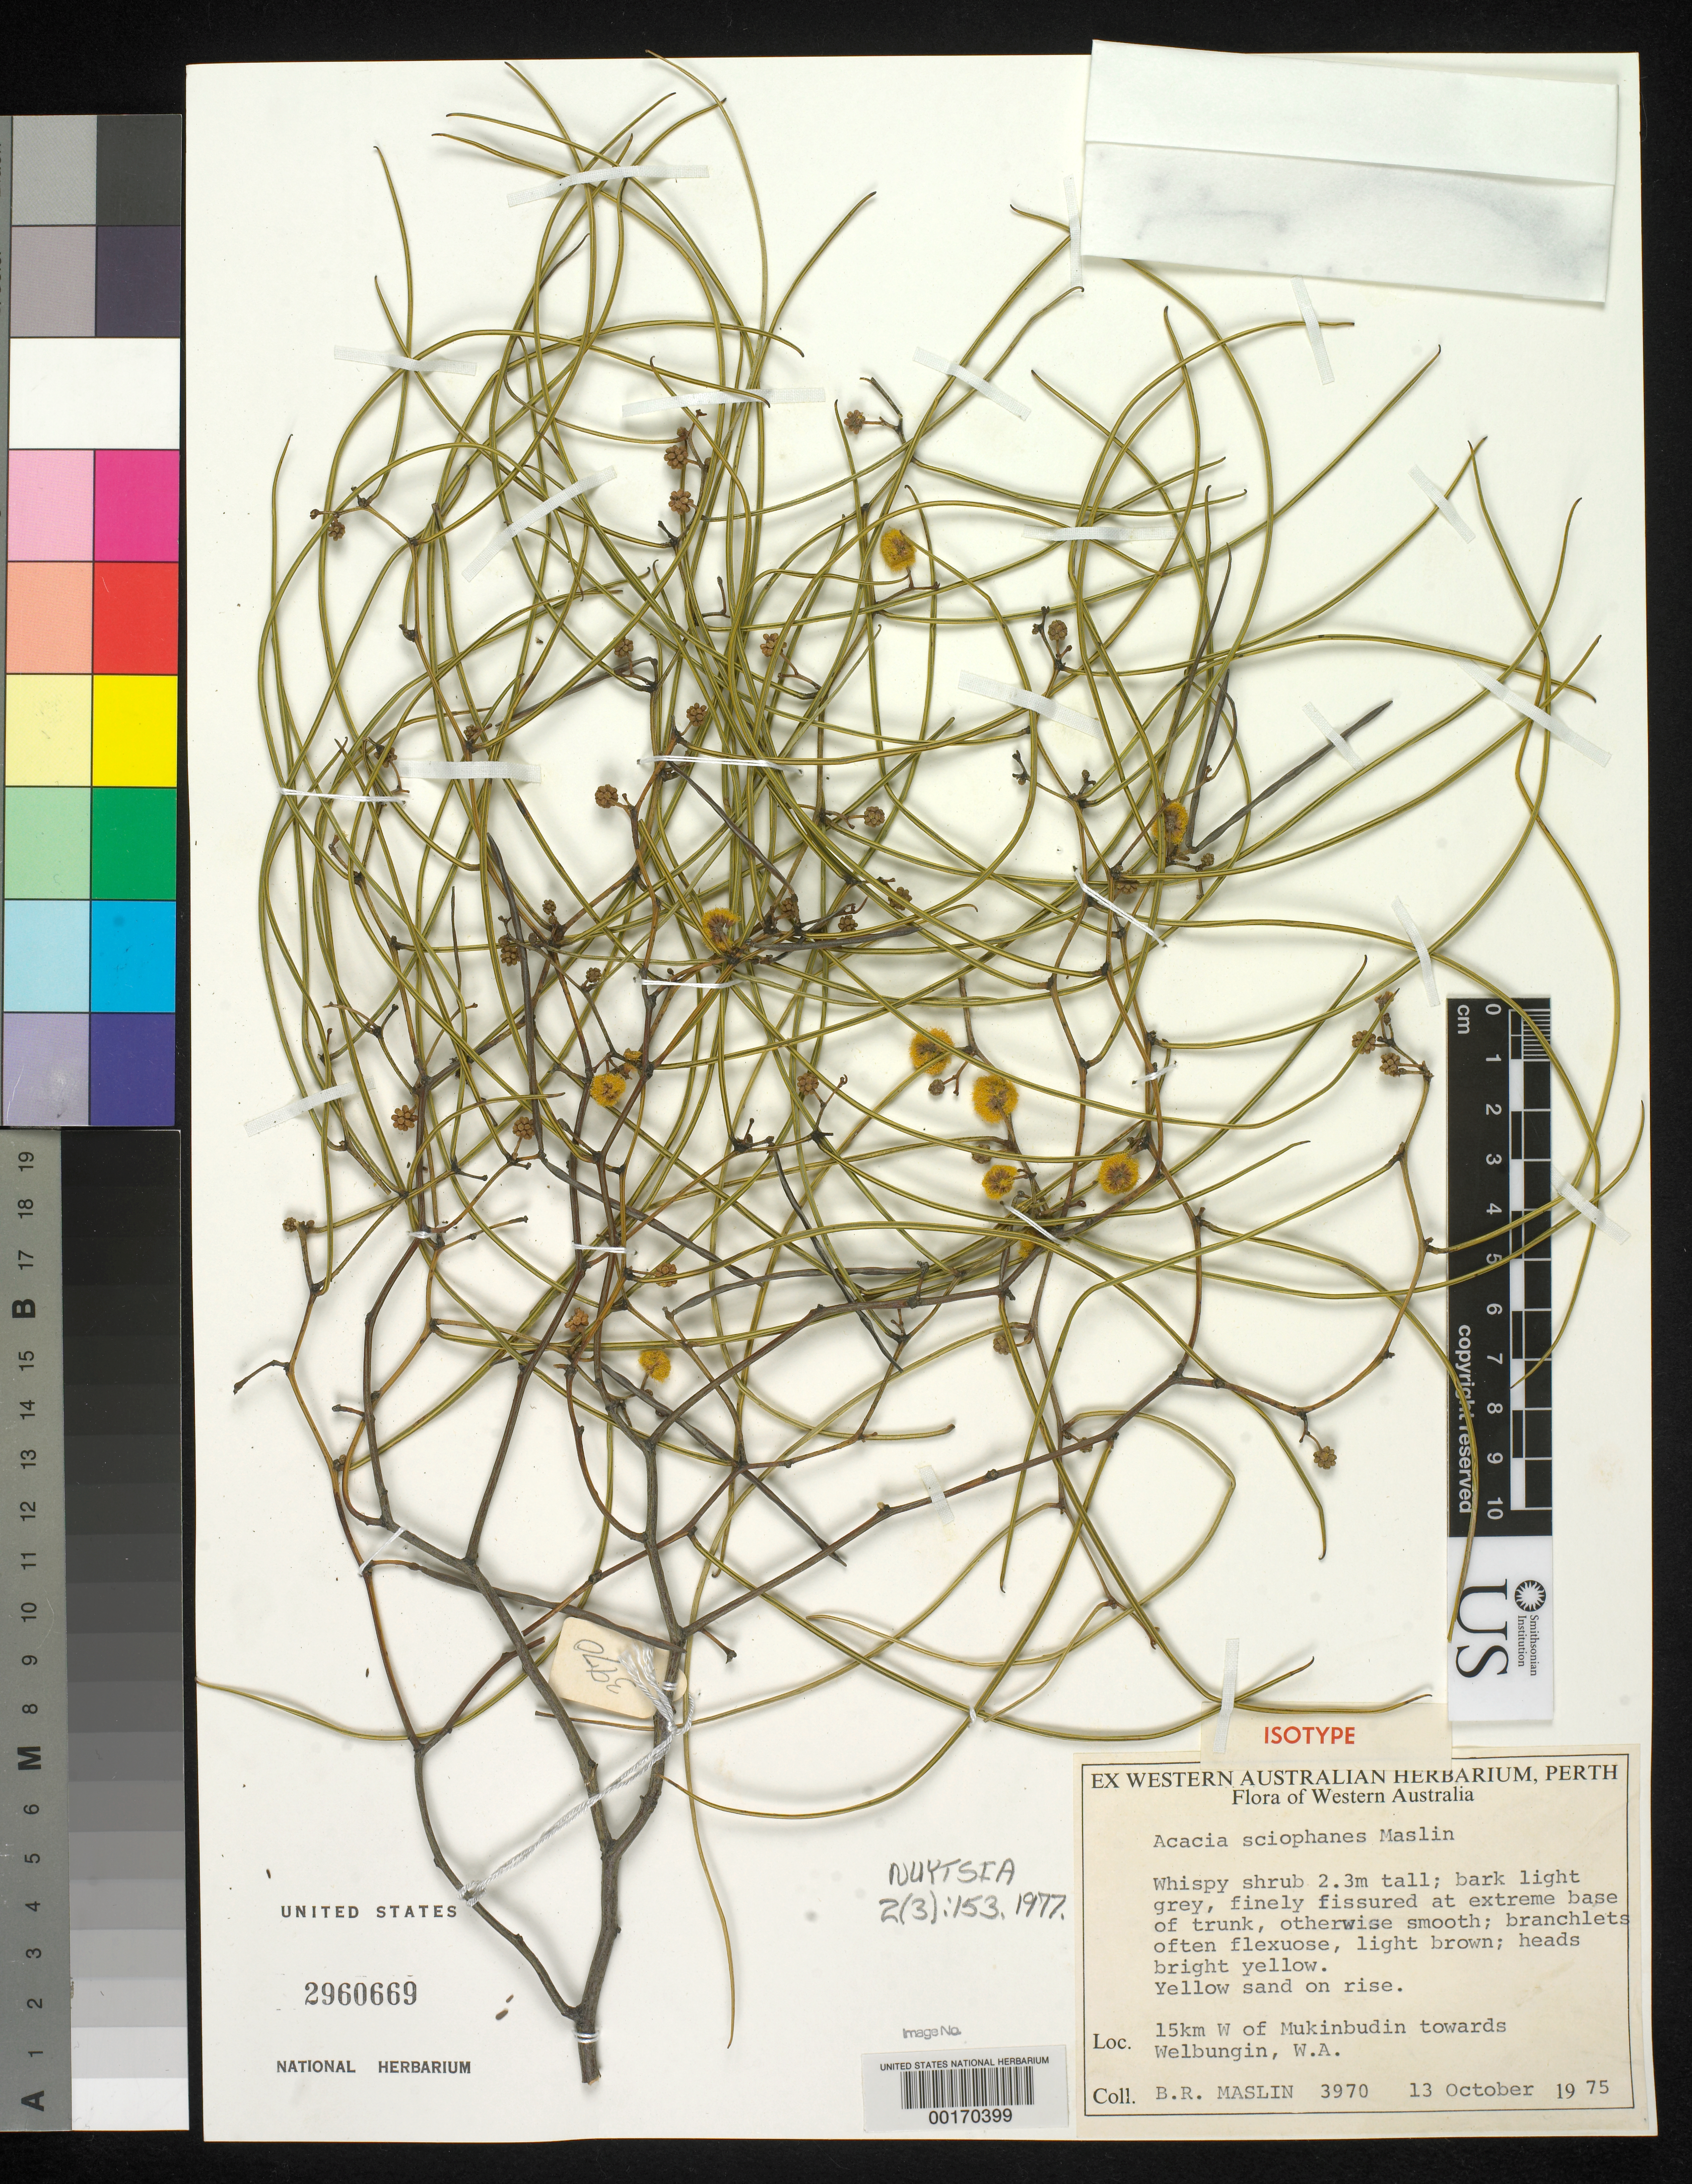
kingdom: Plantae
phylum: Tracheophyta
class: Magnoliopsida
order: Fabales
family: Fabaceae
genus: Acacia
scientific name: Acacia sciophanes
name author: Maslin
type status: Isotype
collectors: B. Maslin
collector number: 3970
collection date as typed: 13 Oct 1975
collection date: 1975-10-13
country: Australia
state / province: Western Australia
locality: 15 km W of Mukinbudin towards Welbungin.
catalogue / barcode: US 2960669